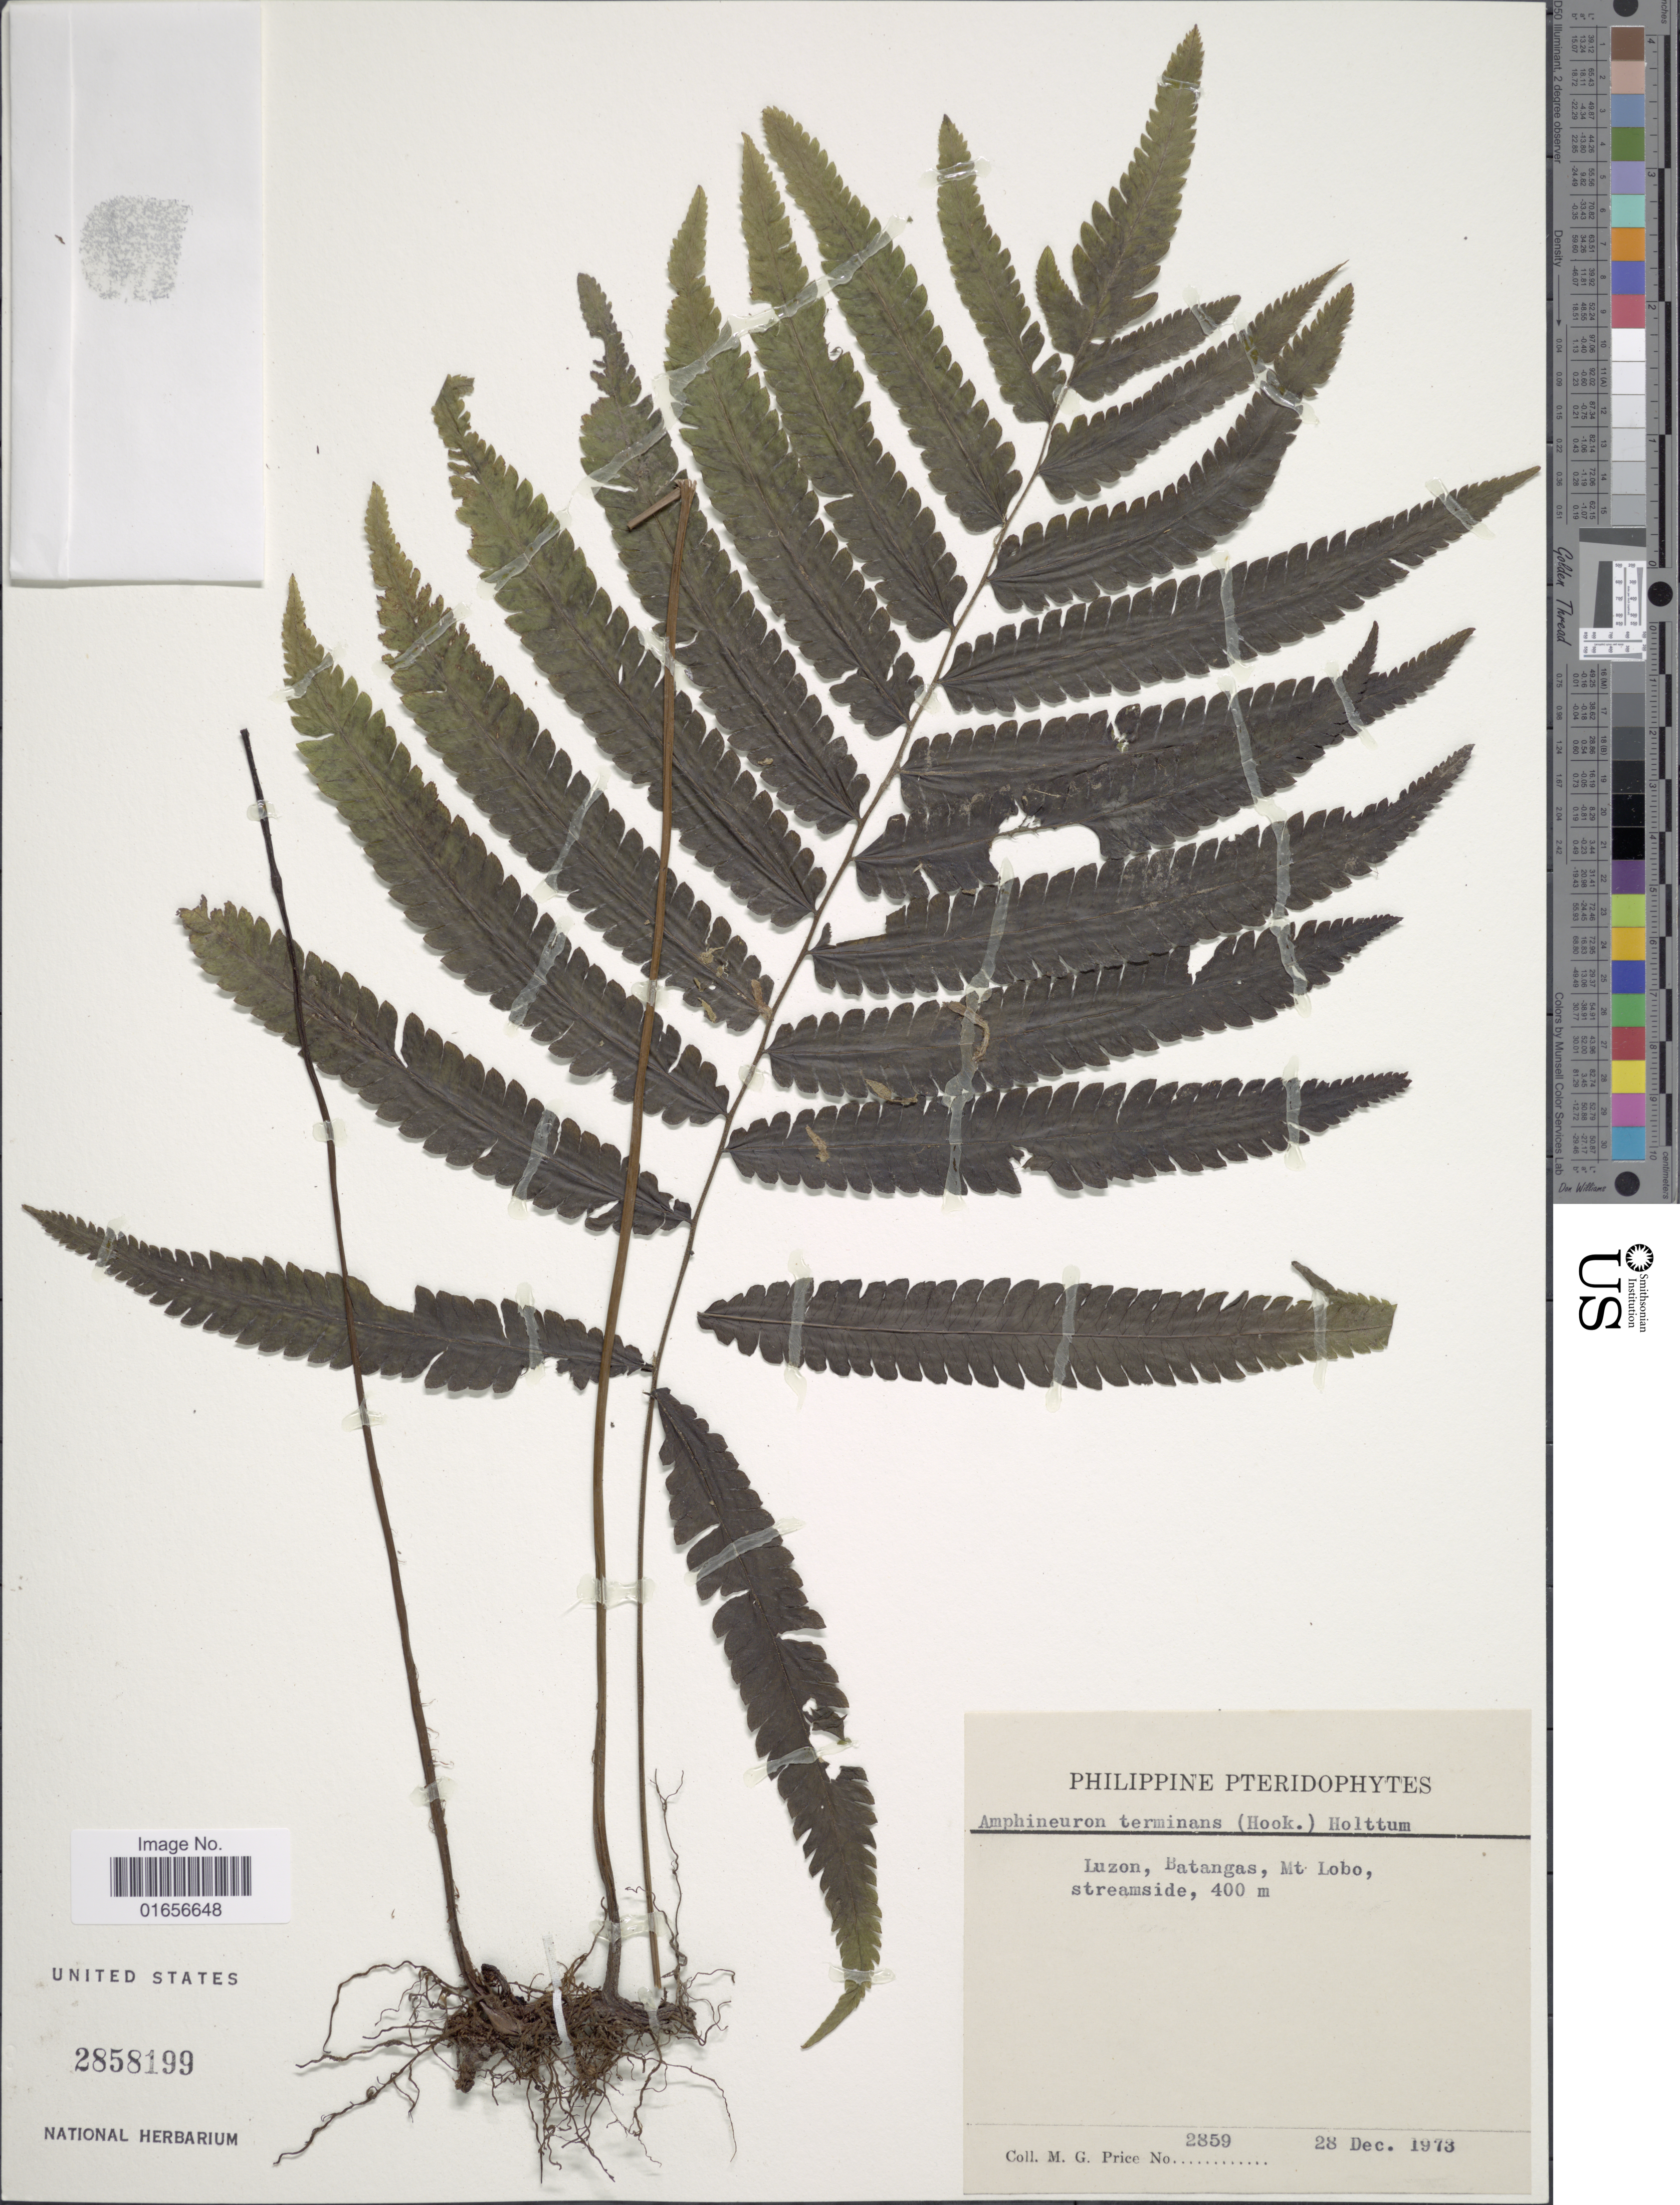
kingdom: Plantae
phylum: Tracheophyta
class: Polypodiopsida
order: Polypodiales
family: Thelypteridaceae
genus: Amphineuron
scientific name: Amphineuron terminans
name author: (J. Sm. ex Hook.) Holttum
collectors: M. G. Price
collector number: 2859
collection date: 1973-12-28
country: Philippines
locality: Luzon, Batangas, Mt. Lobo, streamside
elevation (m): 400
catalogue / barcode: US 2858199